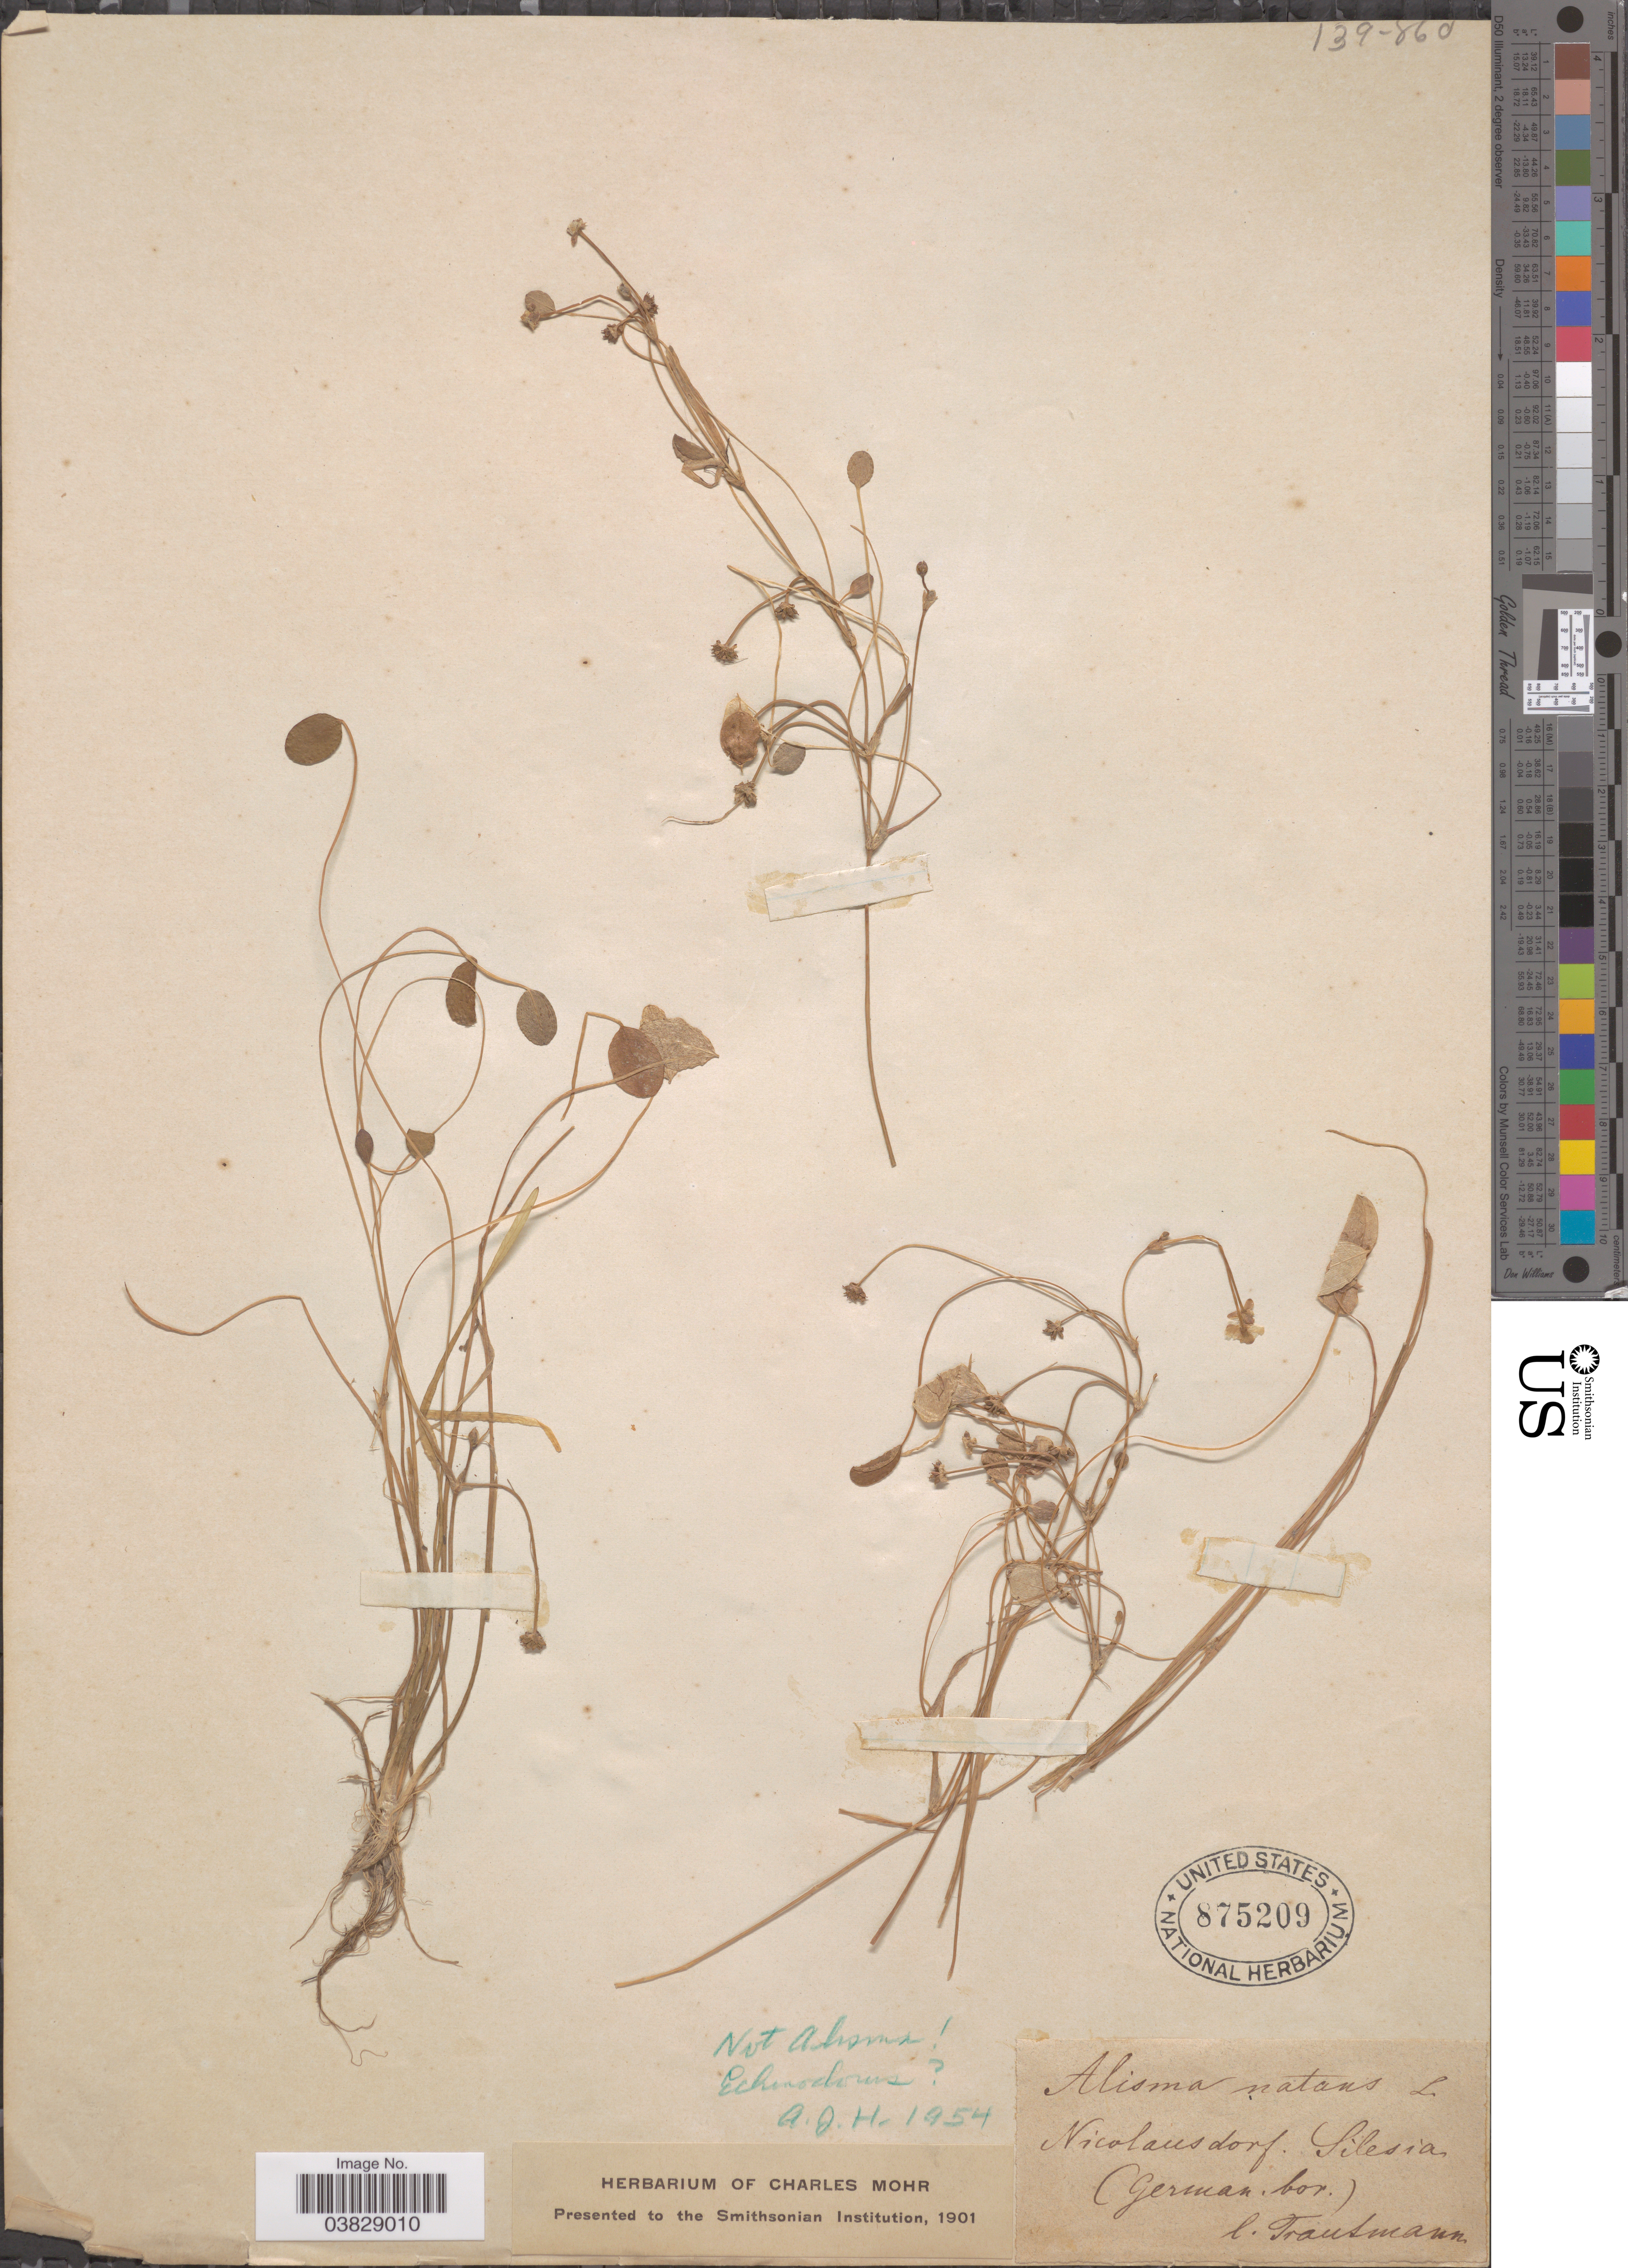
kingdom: Plantae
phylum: Tracheophyta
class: Liliopsida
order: Alismatales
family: Alismataceae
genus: Alisma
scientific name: Alisma natans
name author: L.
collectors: Trautmann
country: Germany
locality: Nicolausdorf. Silesia. (German. Bor.).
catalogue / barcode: US 875209